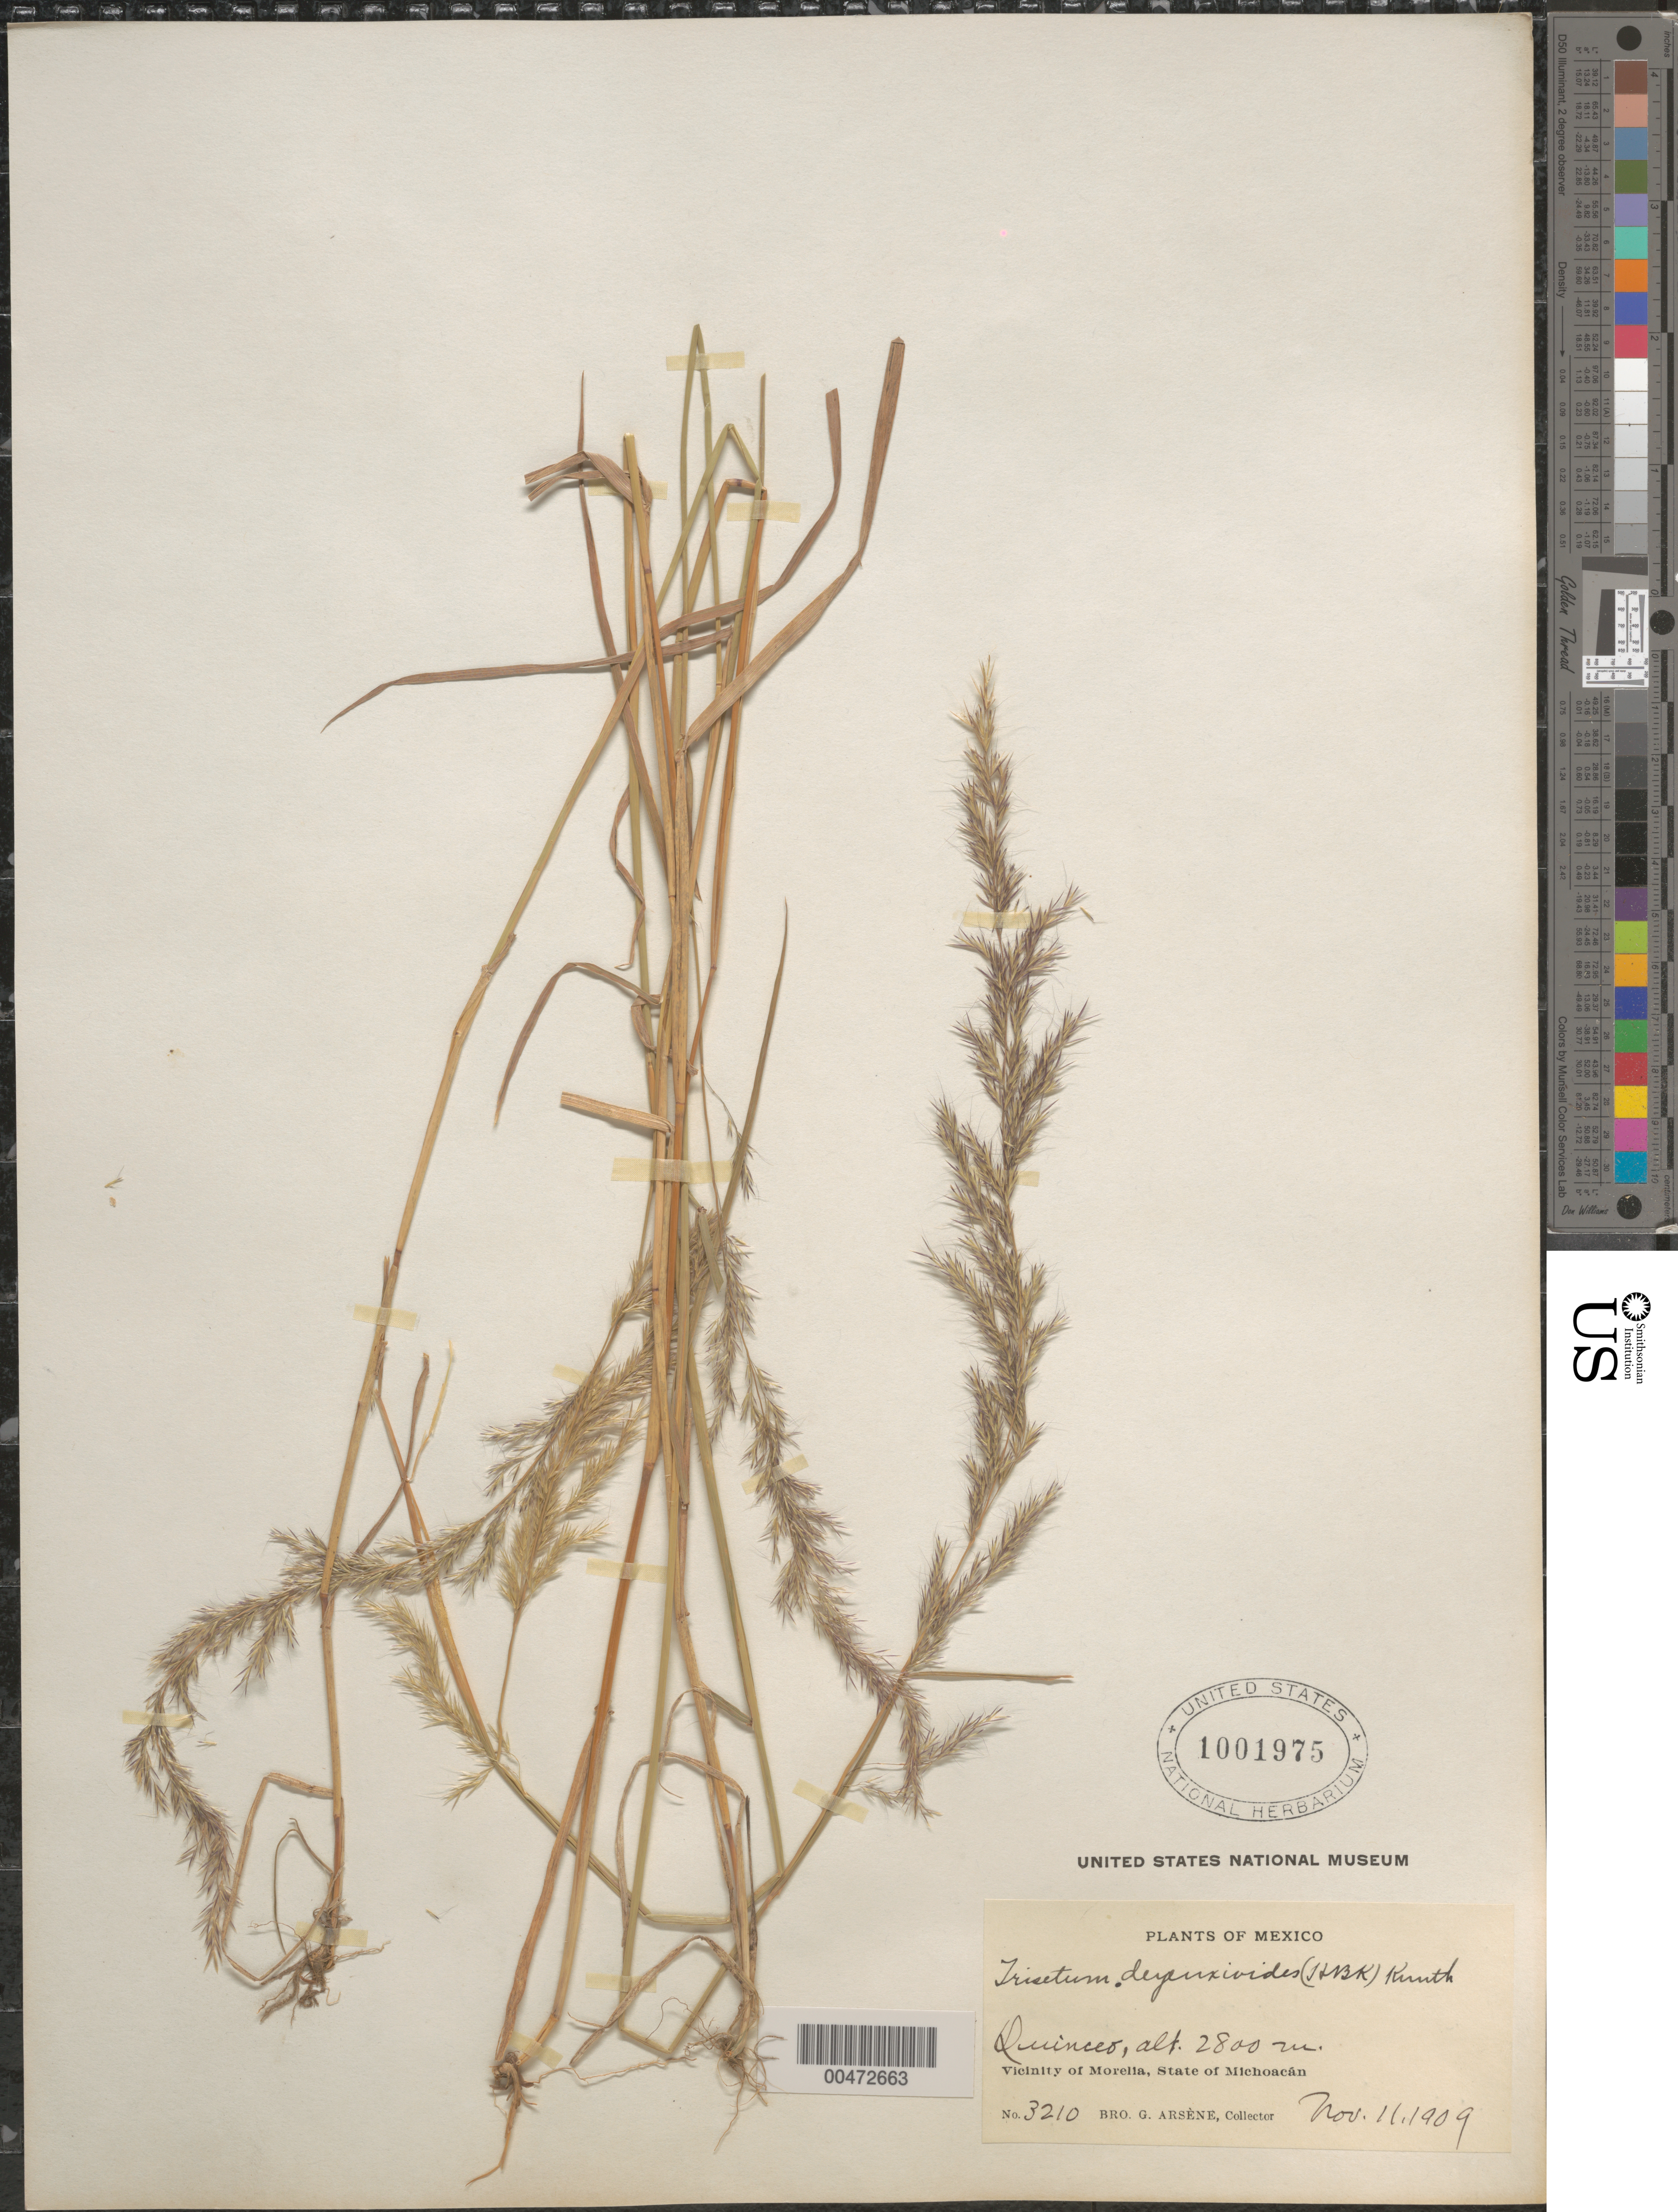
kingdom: Plantae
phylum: Tracheophyta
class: Liliopsida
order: Poales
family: Poaceae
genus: Trisetum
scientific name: Trisetum deyeuxioides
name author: (Kunth) Kunth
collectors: Bro. G. Arsène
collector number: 3210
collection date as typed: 11 Nov 1909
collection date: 1909-11-11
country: Mexico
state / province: Michoacán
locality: Quinceo, vicinity of Morelia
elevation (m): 2800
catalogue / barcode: US 1001975